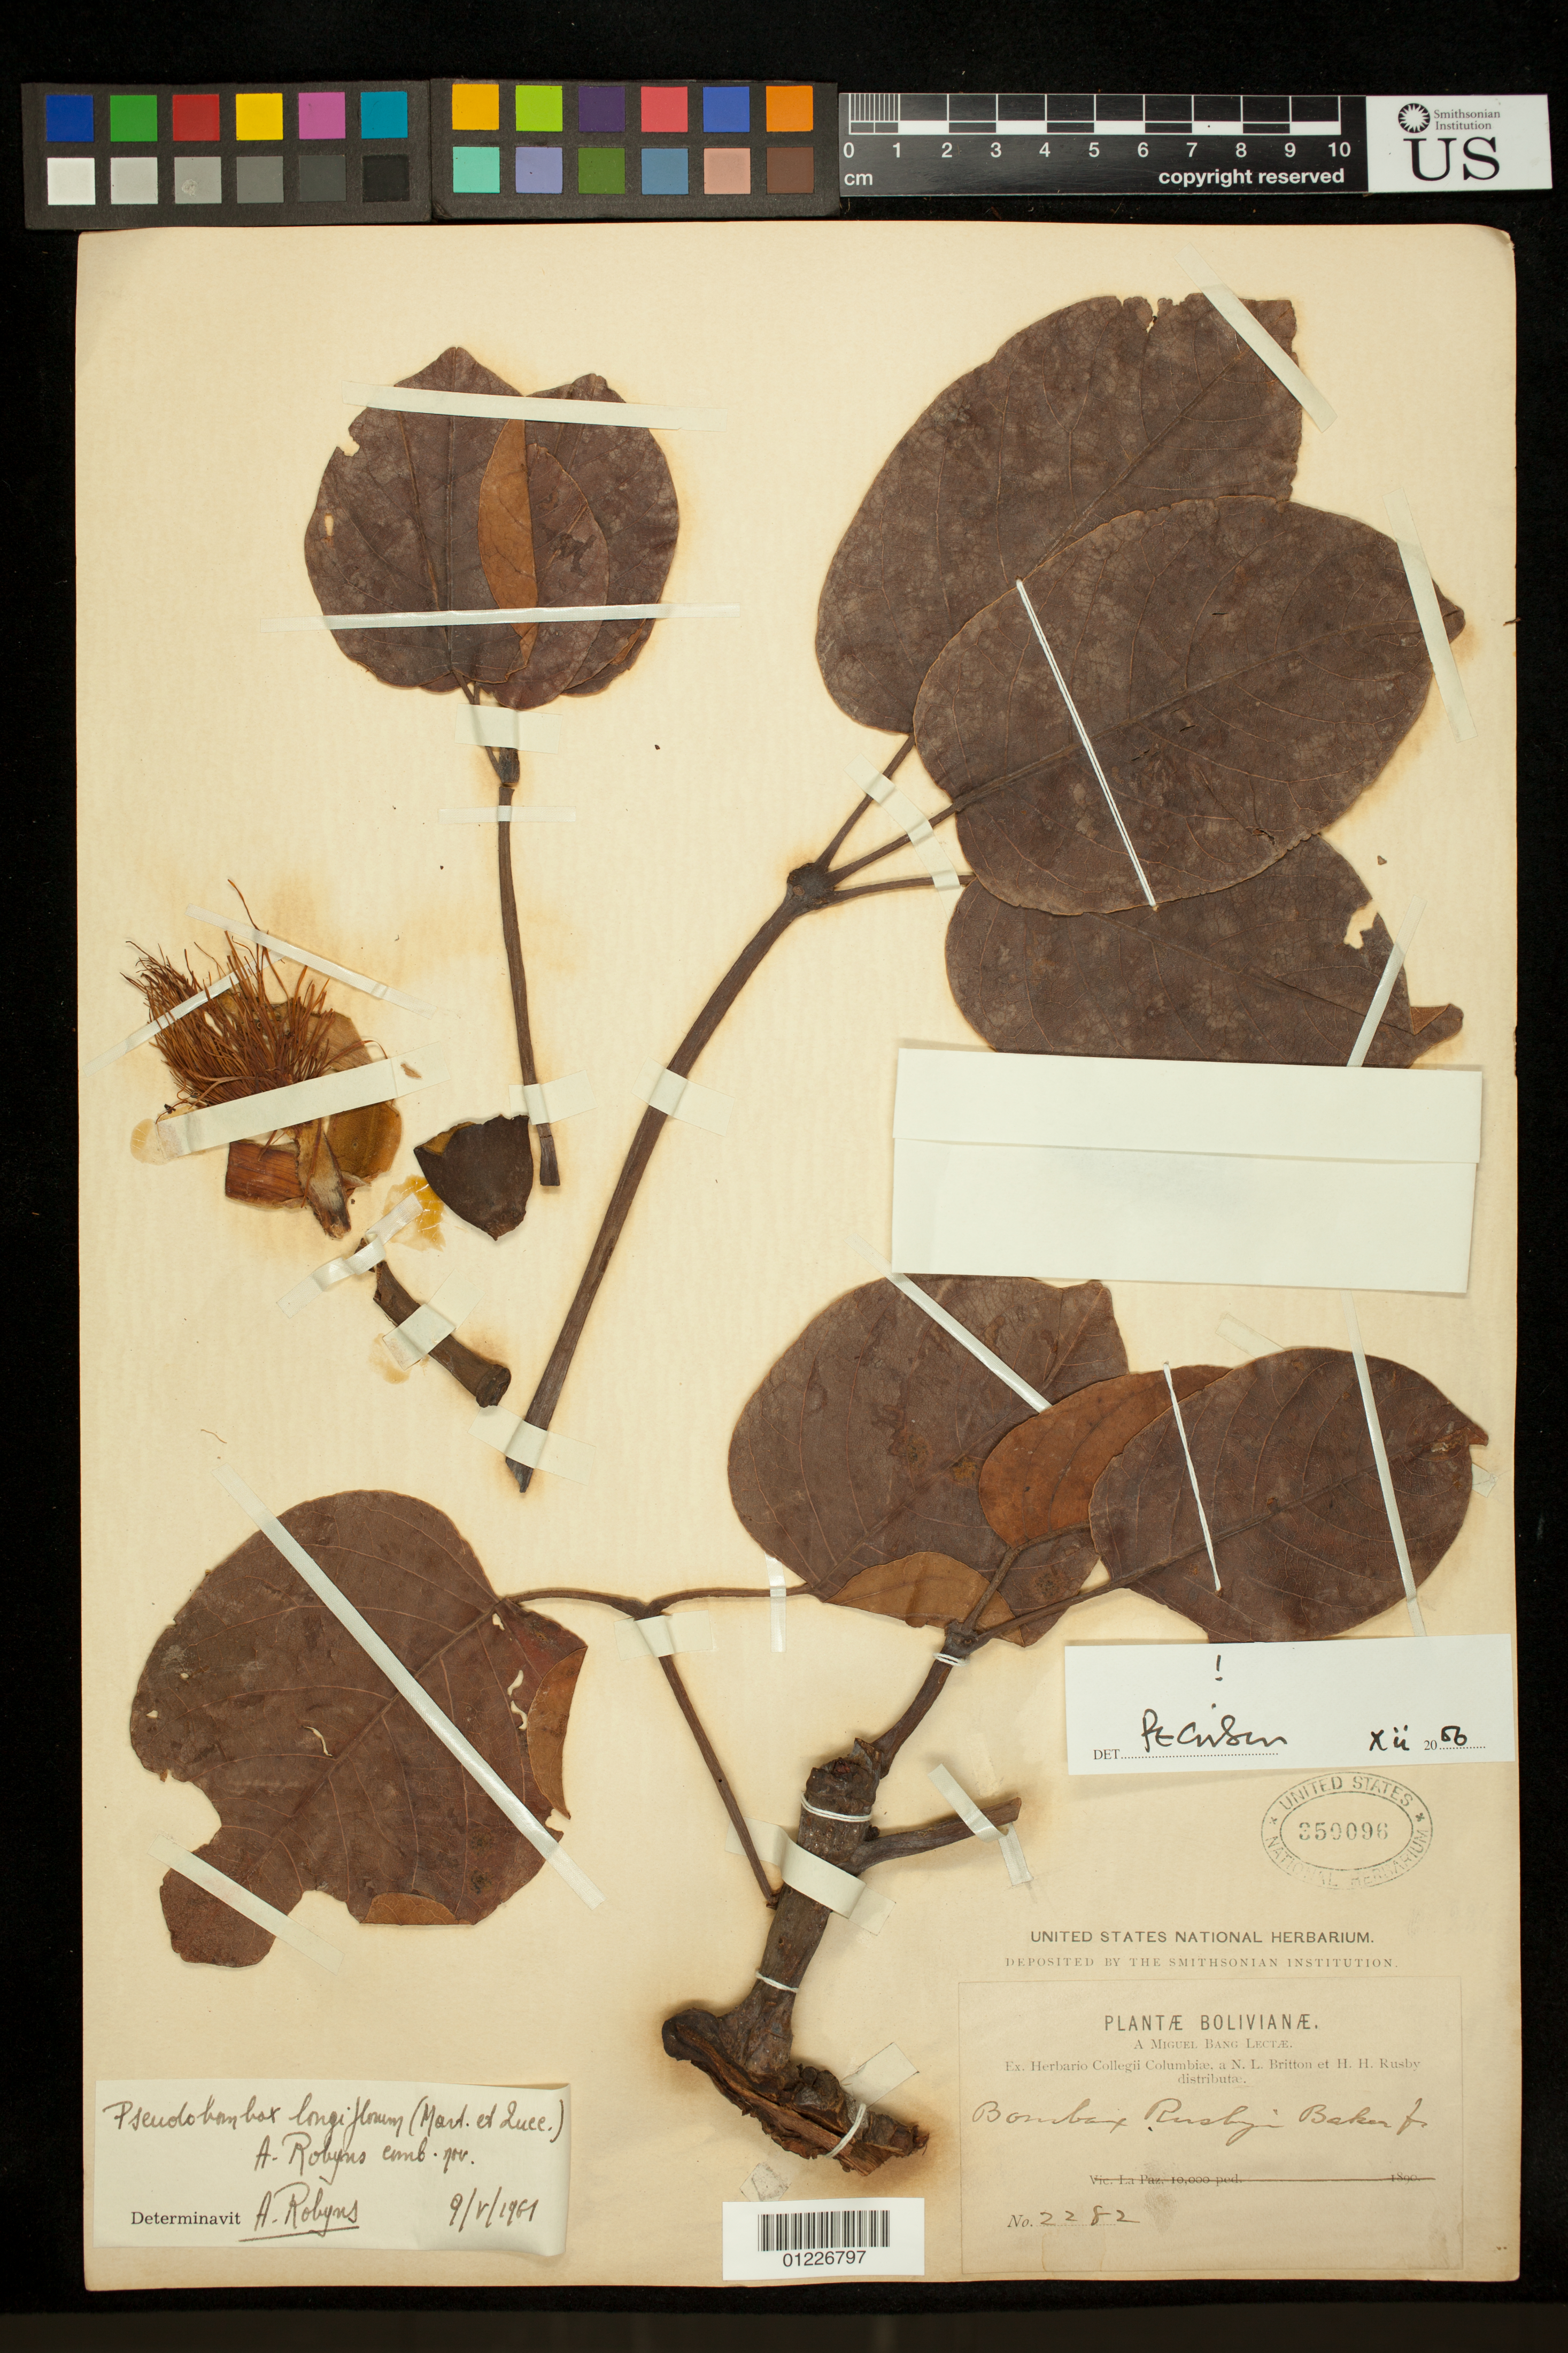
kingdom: Plantae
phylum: Tracheophyta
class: Magnoliopsida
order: Malvales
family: Malvaceae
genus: Pseudobombax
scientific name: Pseudobombax longiflorum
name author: (Mart. & Zucc.) A. Robyns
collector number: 2282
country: Bolivia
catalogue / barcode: US 350096